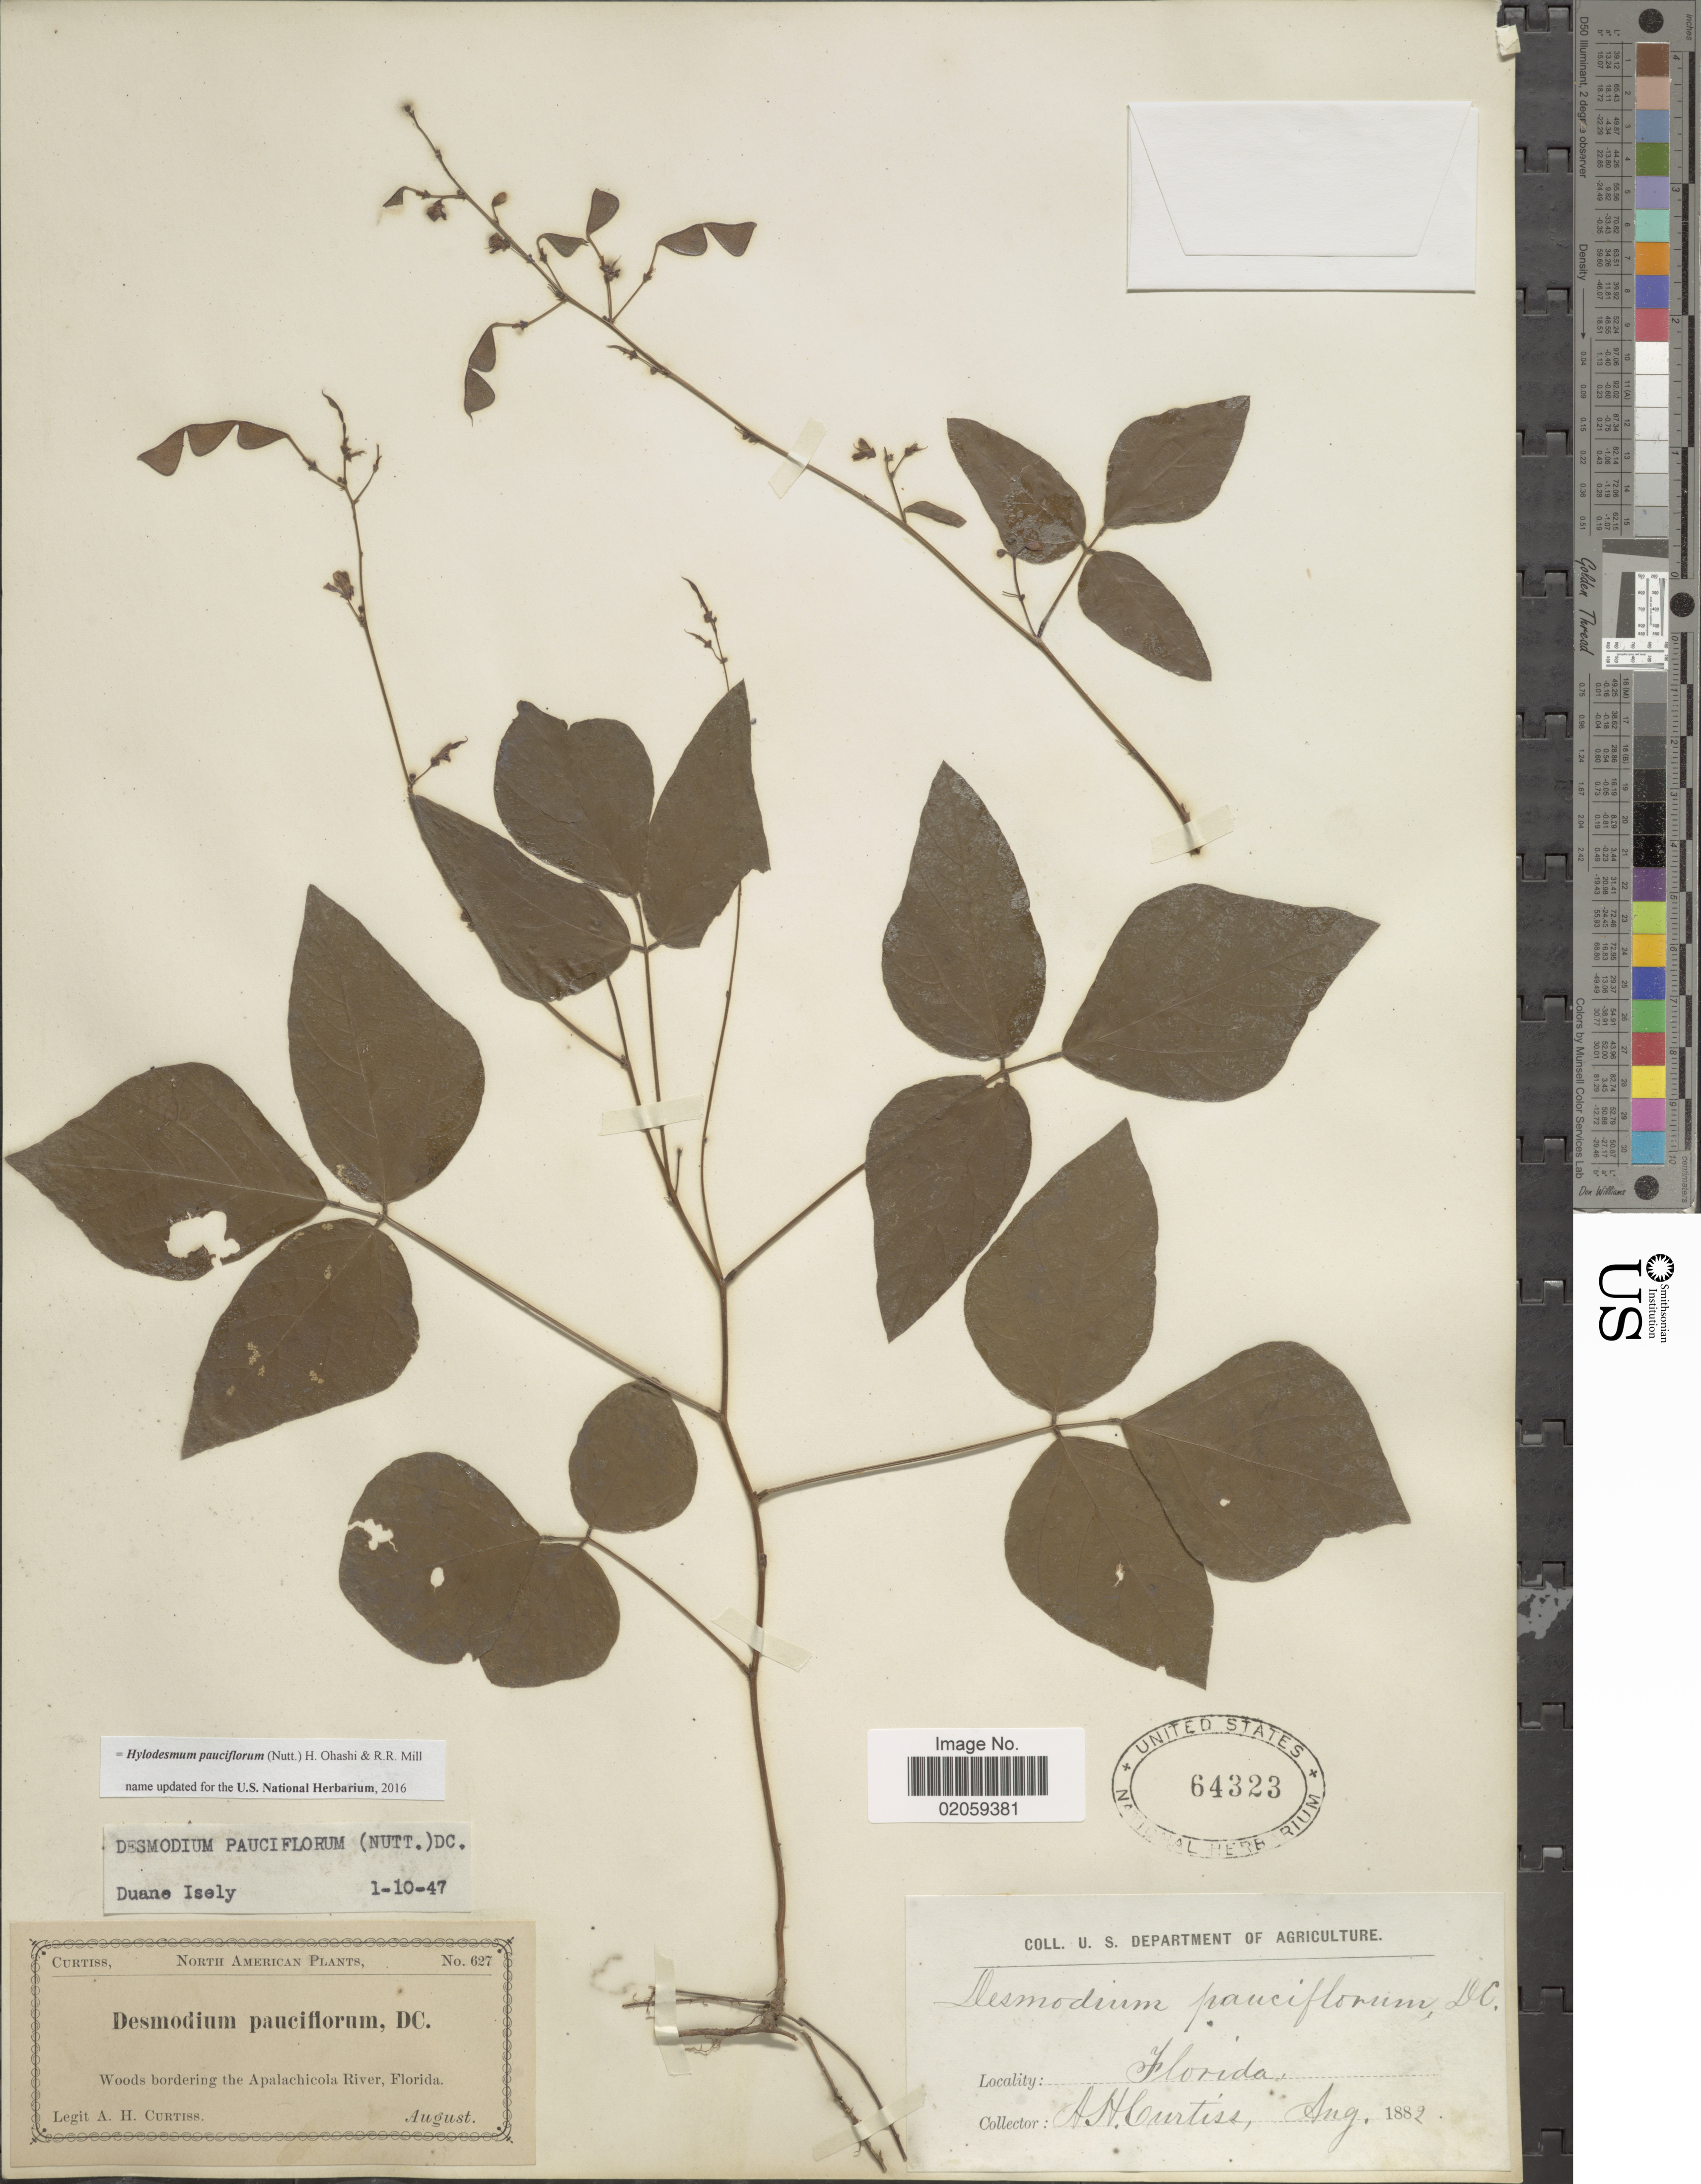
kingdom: Plantae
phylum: Tracheophyta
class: Magnoliopsida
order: Fabales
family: Fabaceae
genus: Hylodesmum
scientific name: Hylodesmum pauciflorum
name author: (Nutt.) H. Ohashi & R.R. Mill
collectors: A. H. Curtiss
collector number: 627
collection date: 1882-08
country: United States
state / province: Florida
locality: Woods bordering the Apalachicola River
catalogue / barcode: US 64323